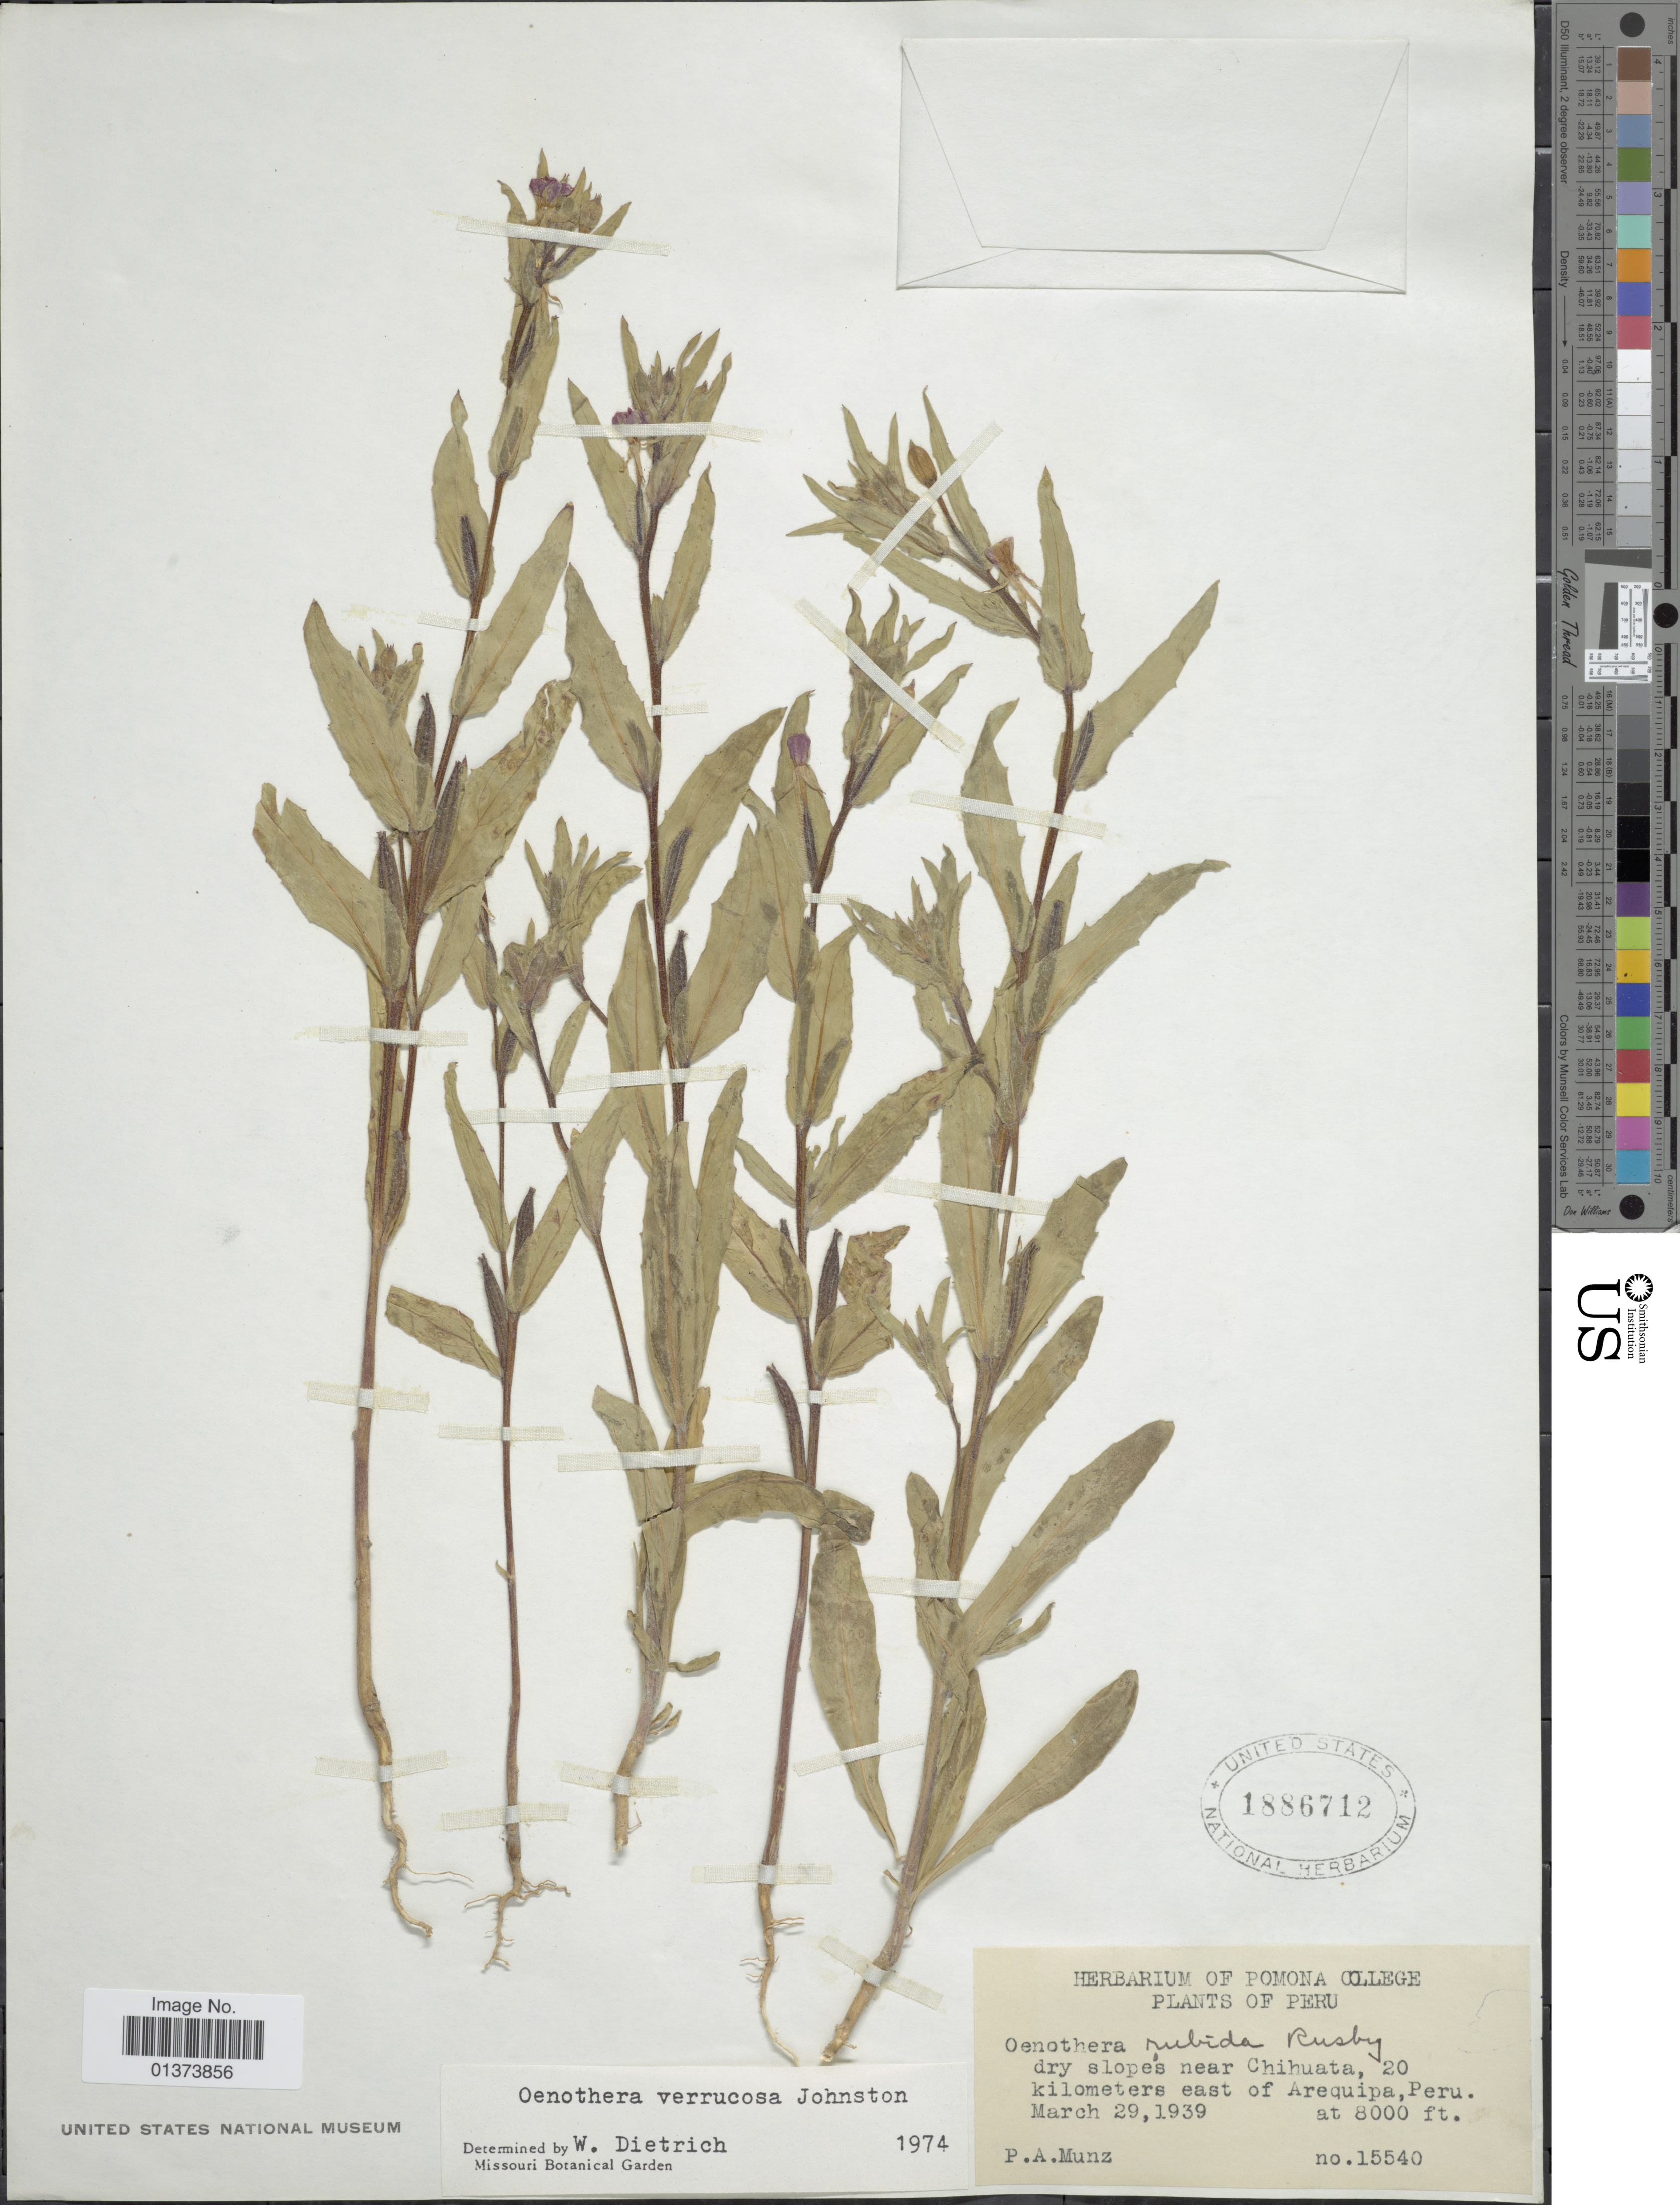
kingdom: Plantae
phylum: Tracheophyta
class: Magnoliopsida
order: Myrtales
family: Onagraceae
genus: Oenothera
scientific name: Oenothera verrucosa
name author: I.M. Johnst.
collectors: P. A. Munz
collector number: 15540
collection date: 1939-03-29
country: Peru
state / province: Arequipa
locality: Dry slopes near Chihuata, 20 kilometers east of Arequipa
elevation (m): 2438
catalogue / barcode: US 1886712